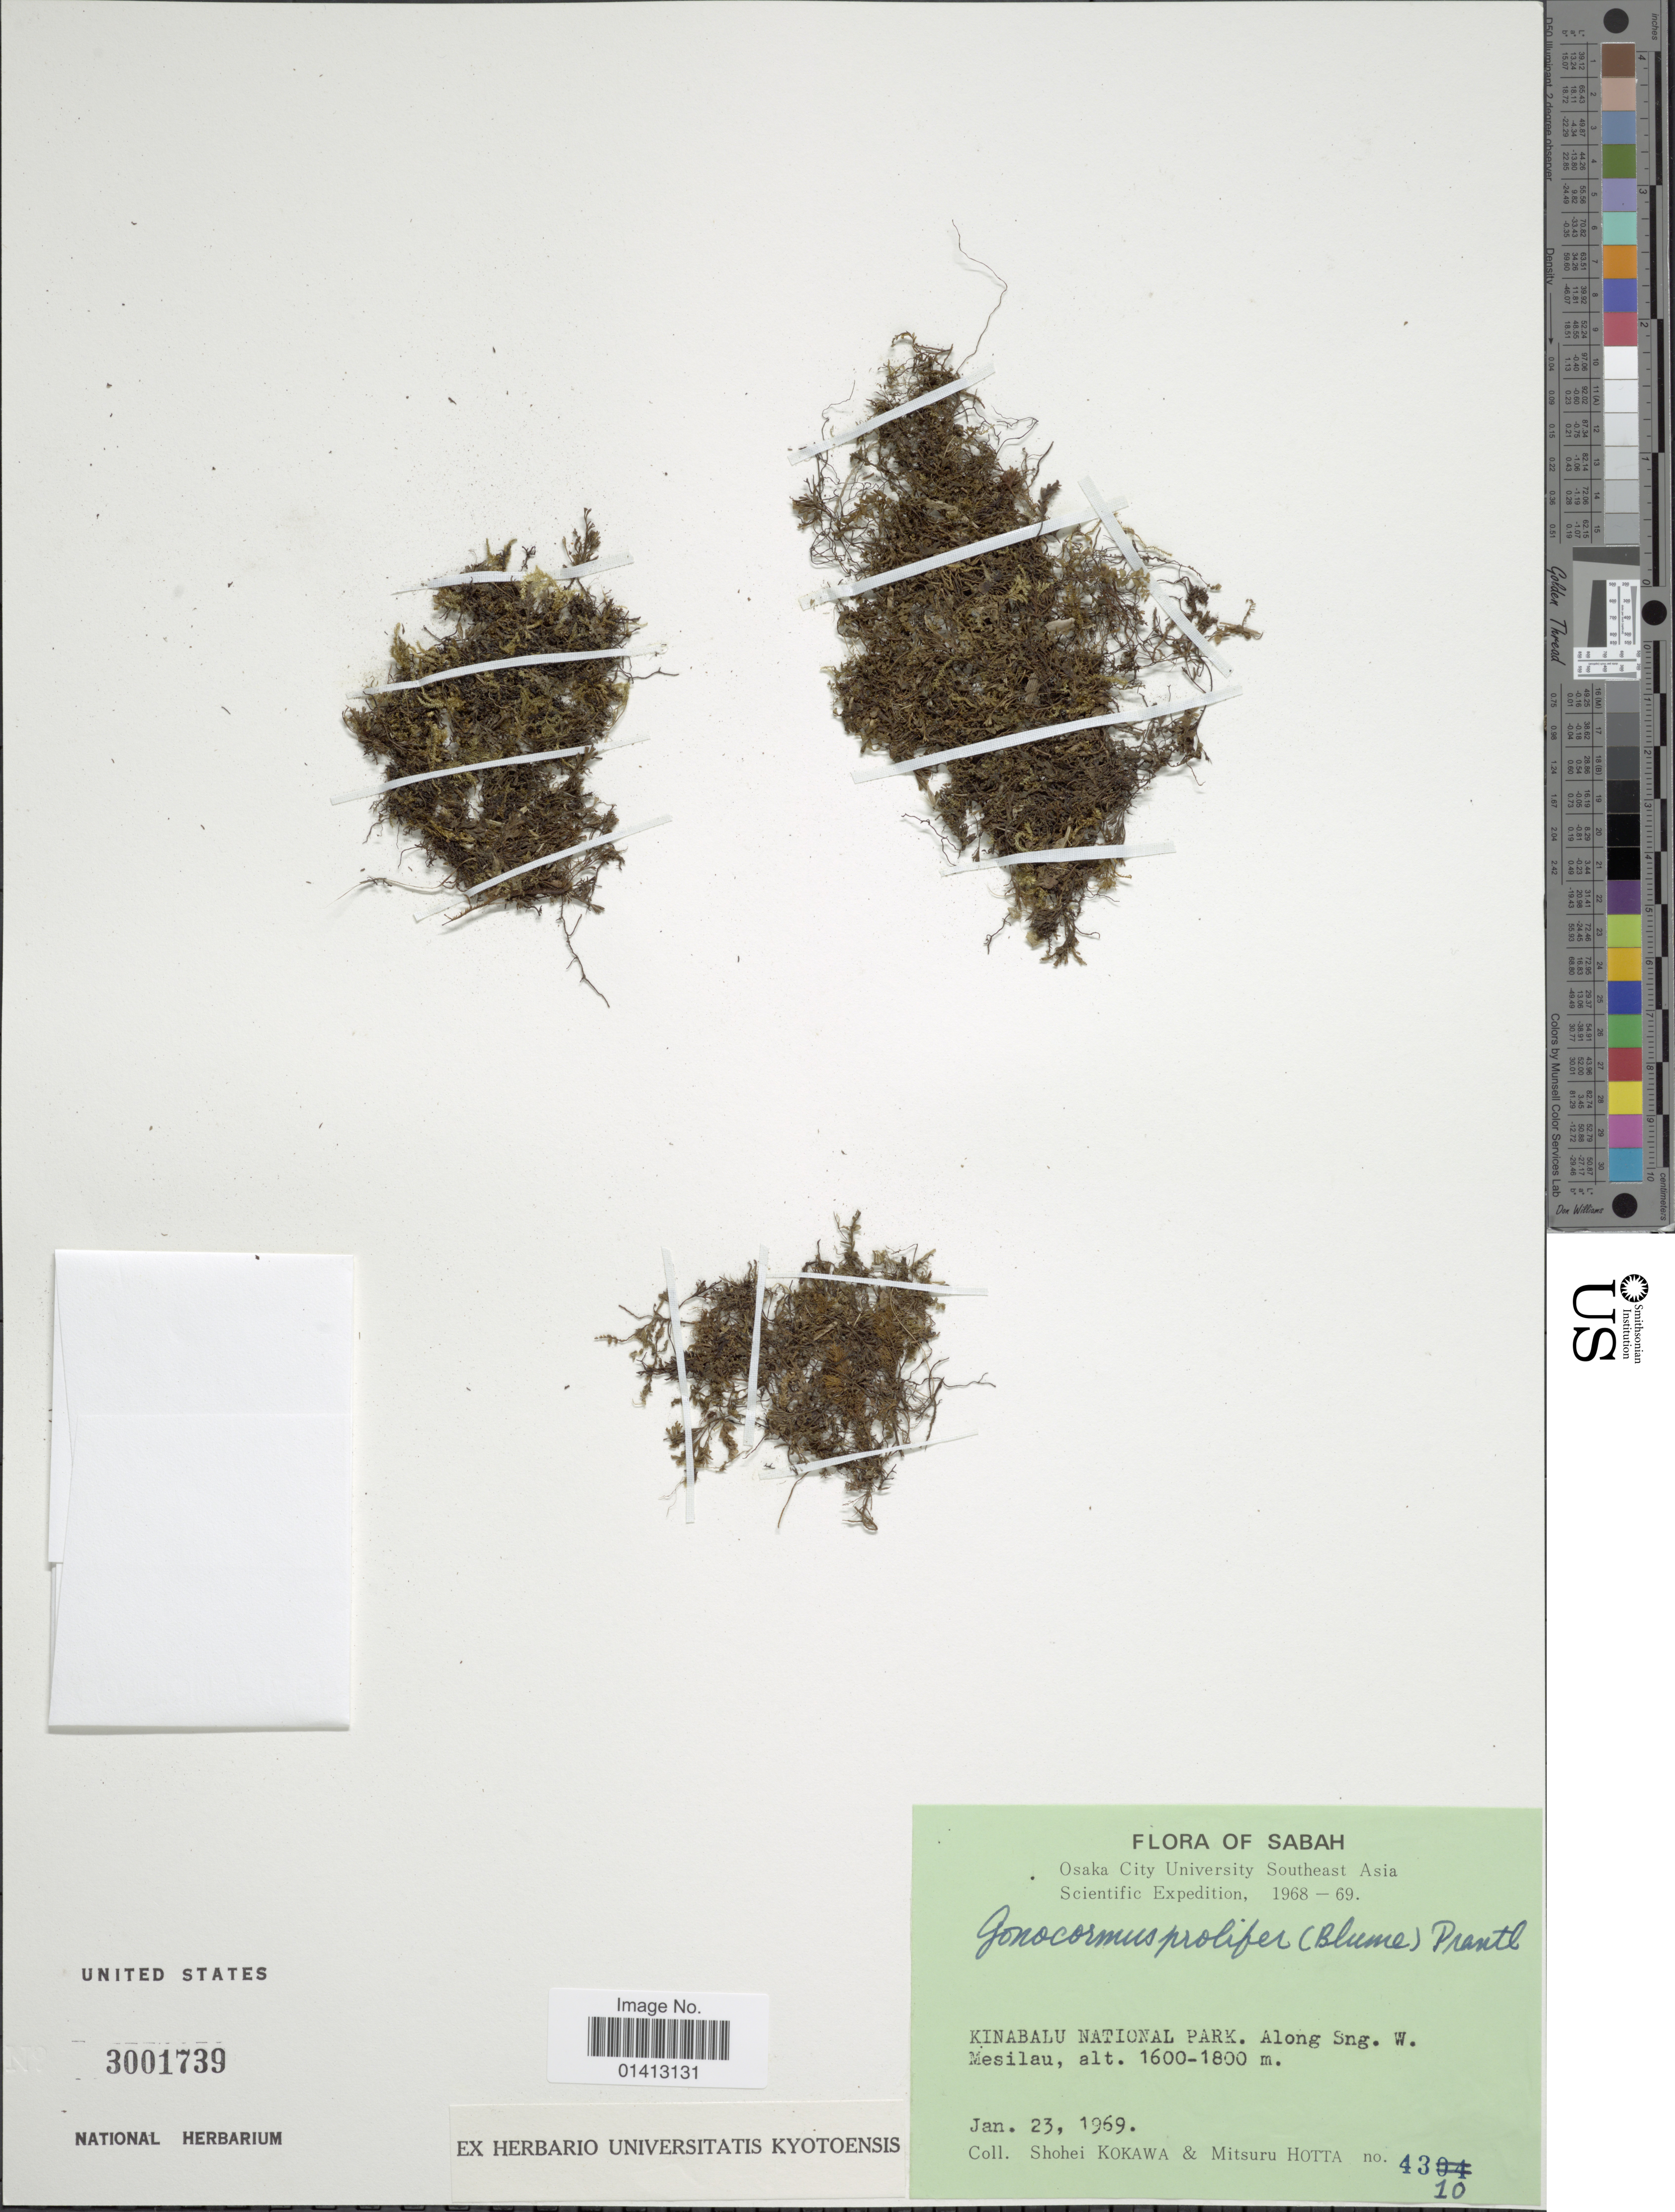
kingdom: Plantae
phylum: Tracheophyta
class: Polypodiopsida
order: Hymenophyllales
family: Hymenophyllaceae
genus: Crepidomanes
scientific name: Crepidomanes proliferum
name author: (Blume) Bostock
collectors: S. Kokawa & M. Hotta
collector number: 4310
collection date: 1969-01-23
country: Malaysia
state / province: Sabah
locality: Kinabalu National park. Along Sng W Mesilau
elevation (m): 1600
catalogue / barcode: US 3001739